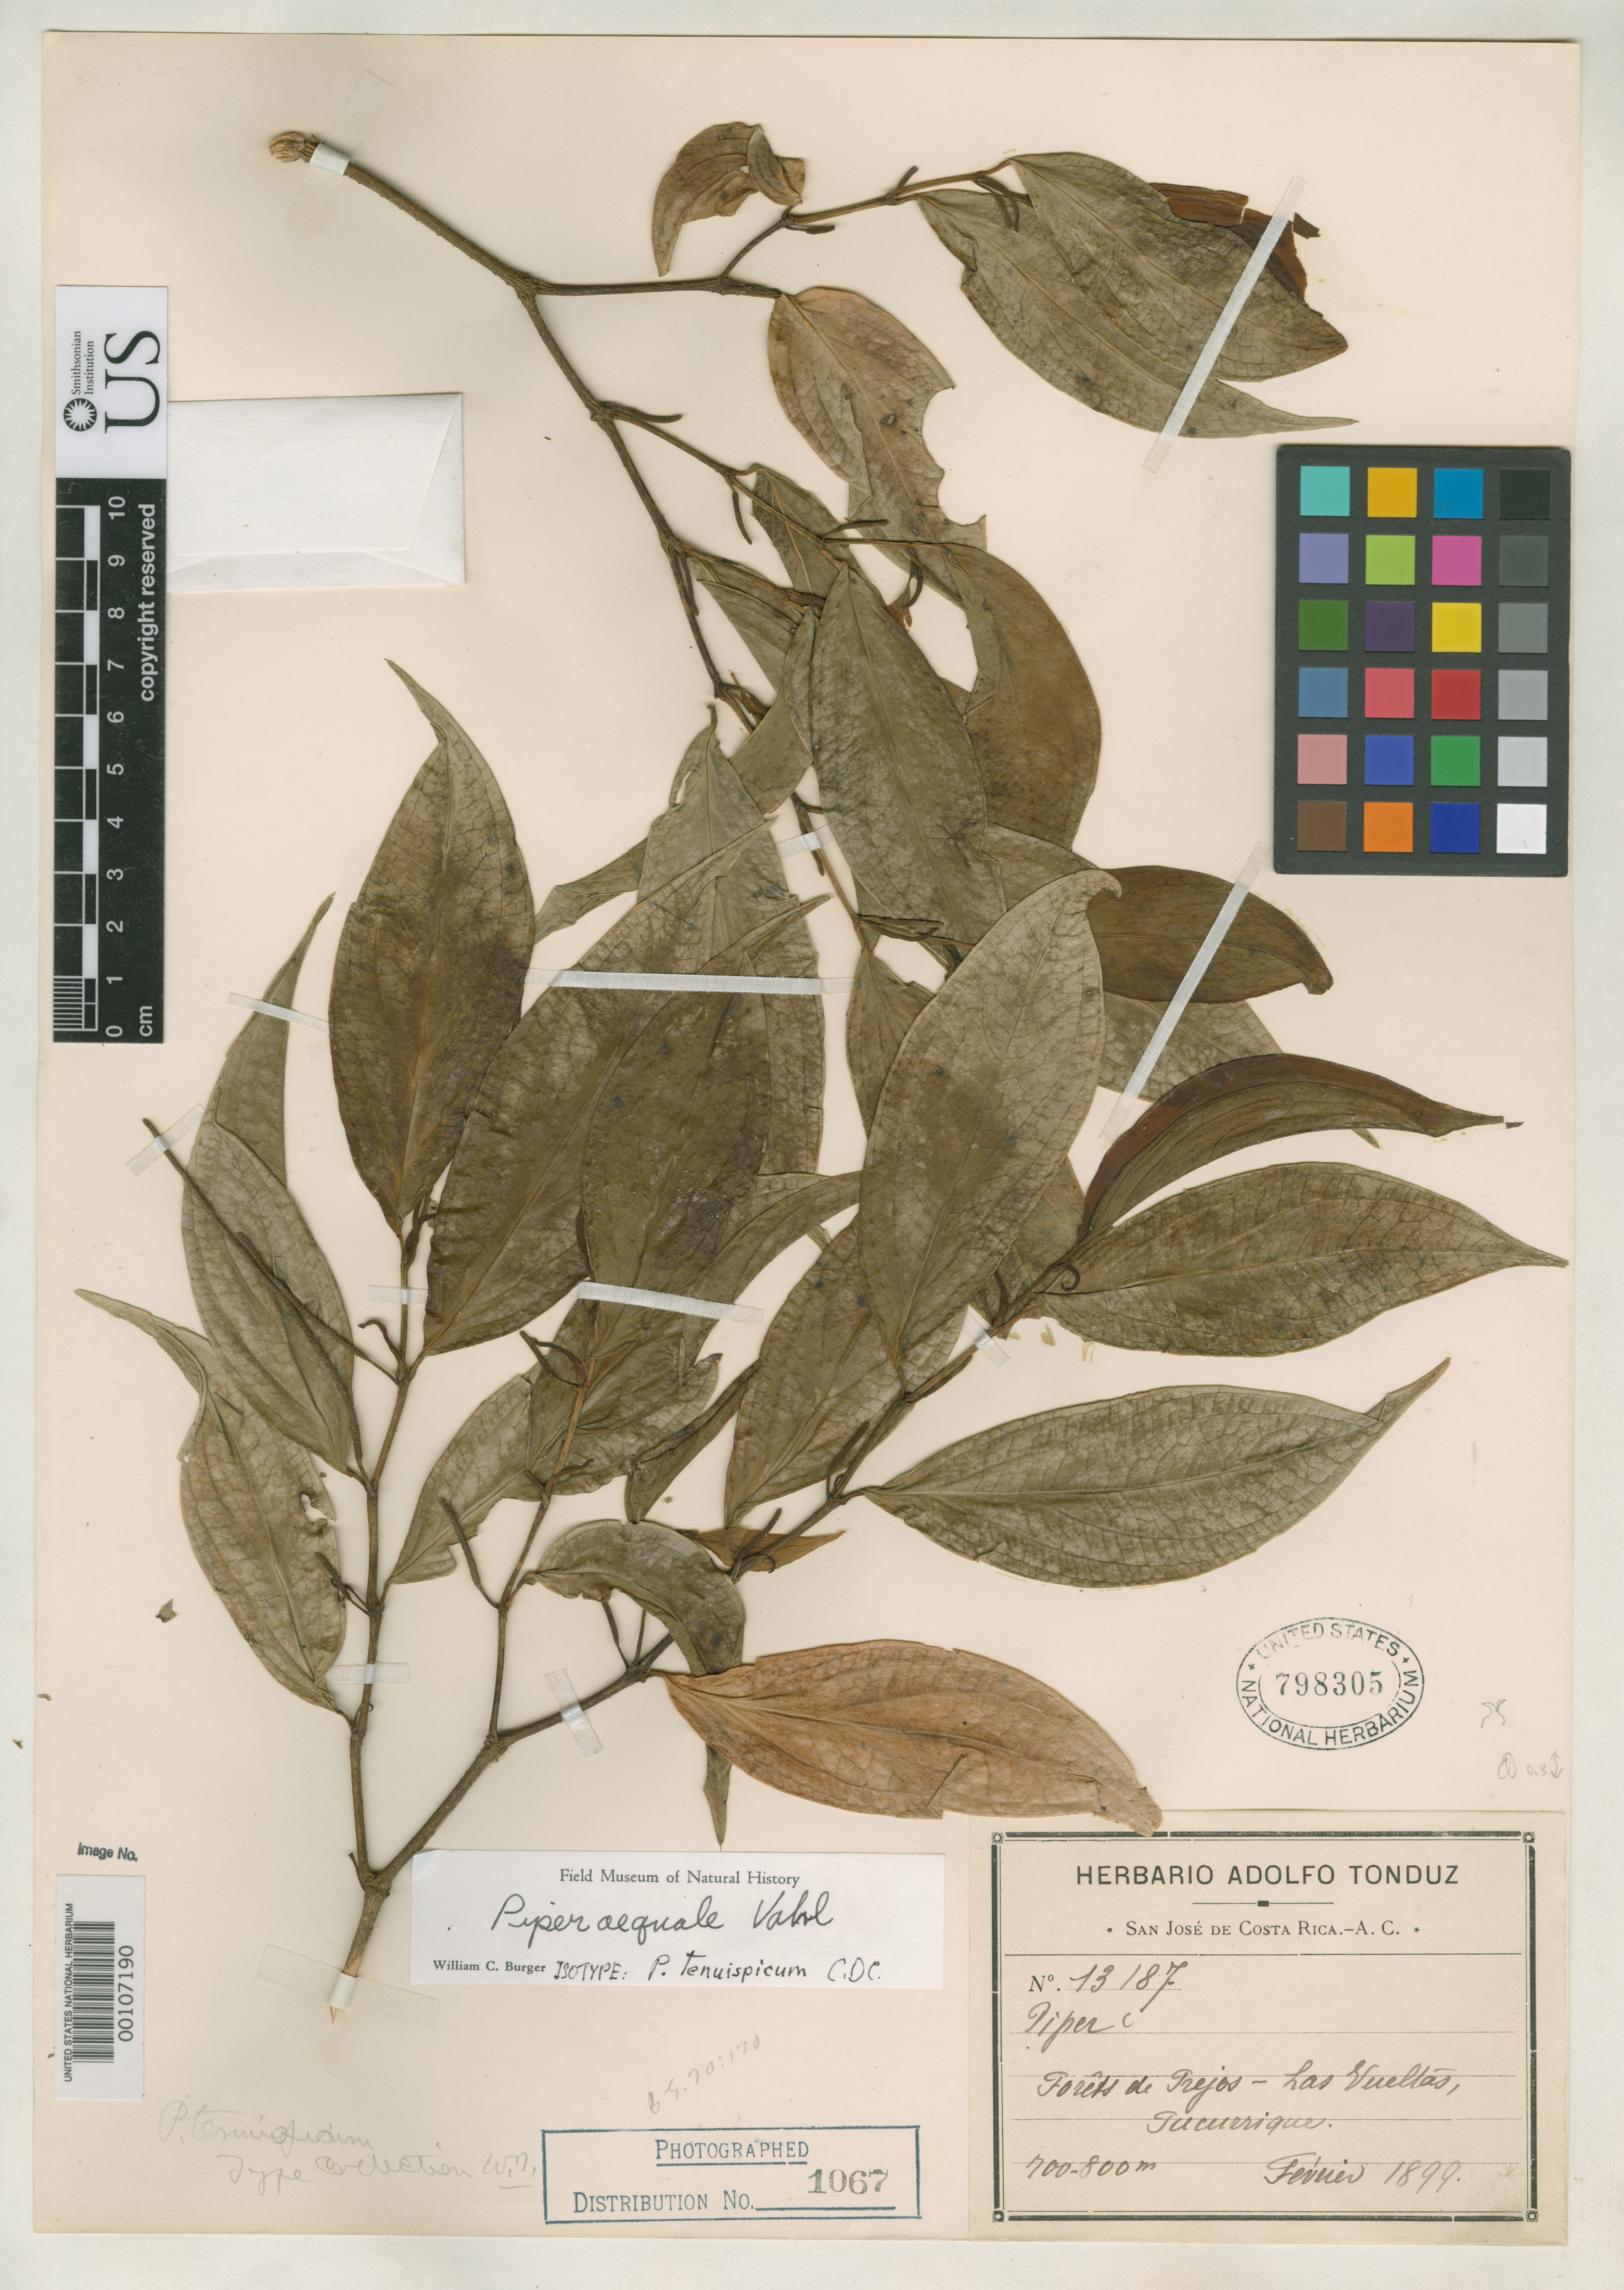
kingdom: Plantae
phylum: Tracheophyta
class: Magnoliopsida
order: Piperales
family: Piperaceae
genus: Piper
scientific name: Piper tenuispicum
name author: C. DC.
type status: Isotype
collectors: H. F. Pittier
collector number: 13187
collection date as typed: Feb 1899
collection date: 1899-02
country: Costa Rica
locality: Las Vueltas, Tucurrique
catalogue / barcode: US 798305